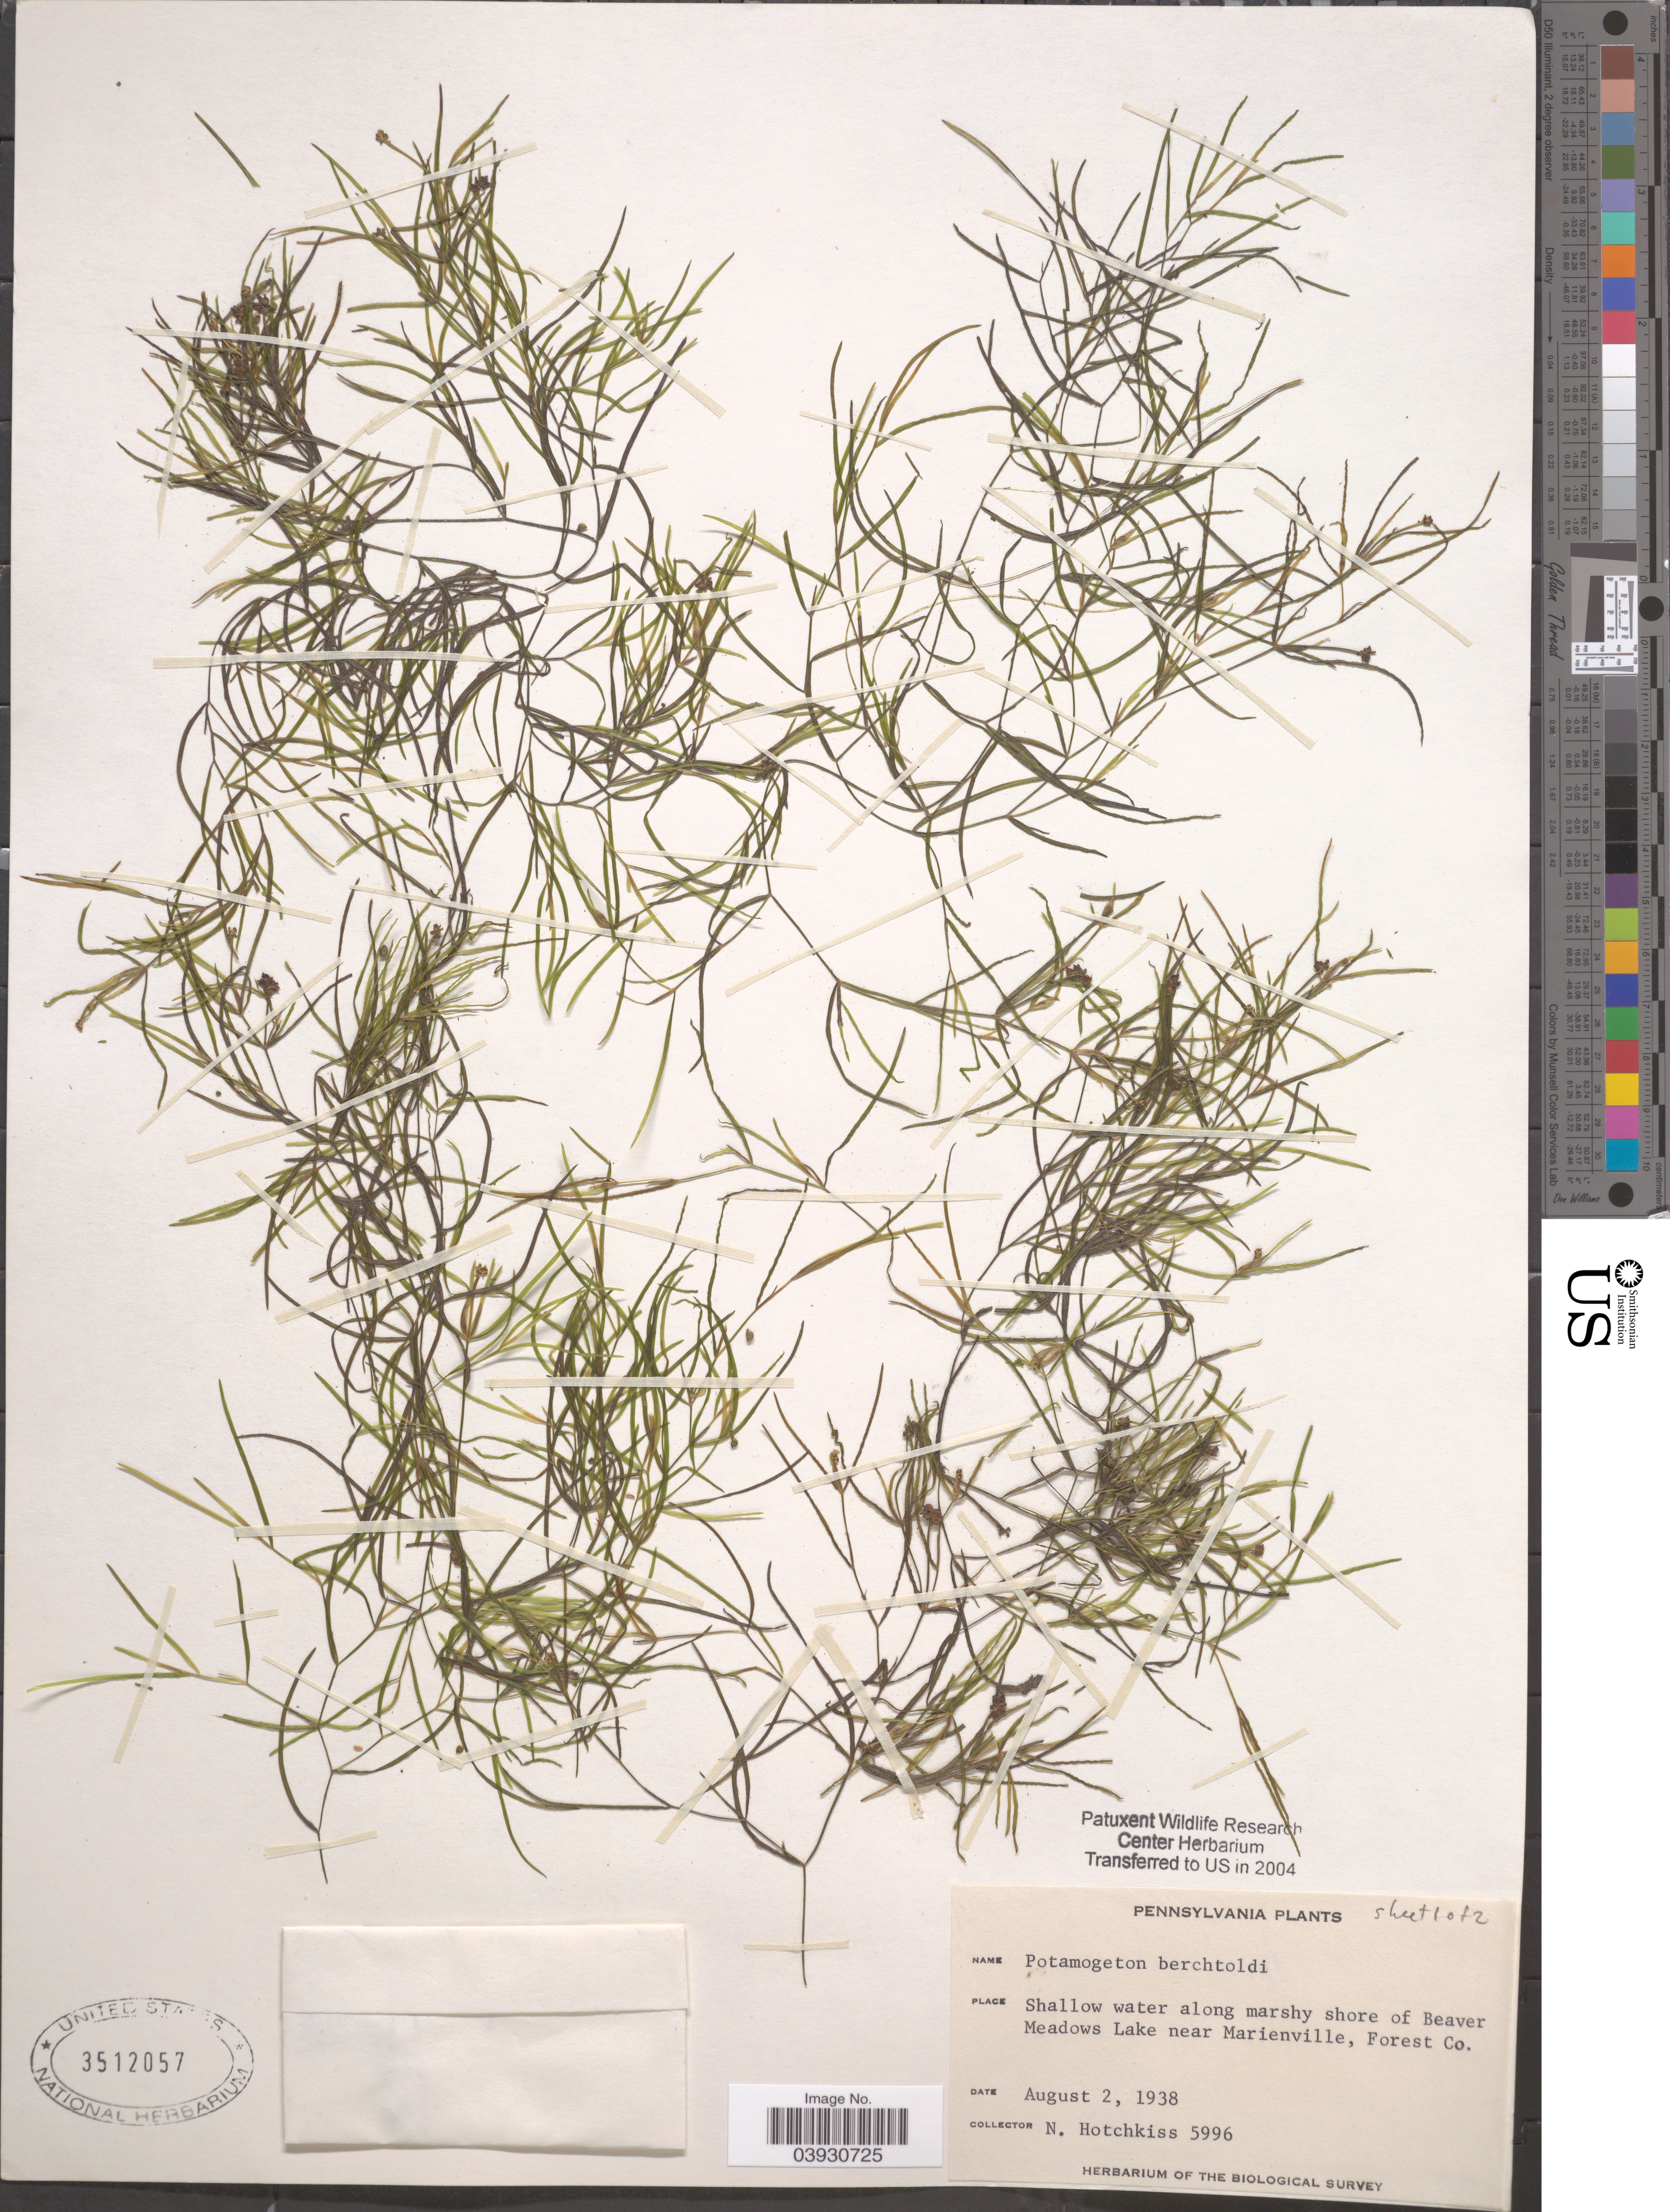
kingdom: Plantae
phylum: Tracheophyta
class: Liliopsida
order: Alismatales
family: Potamogetonaceae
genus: Potamogeton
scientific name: Potamogeton pusillus var. pusillus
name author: L.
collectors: N. Hotchkiss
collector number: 5996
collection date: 1938-08-02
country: United States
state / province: Pennsylvania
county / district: Forest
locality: Beaver Meadows Lake near Marienville, Forest Co.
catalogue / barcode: US 3512057